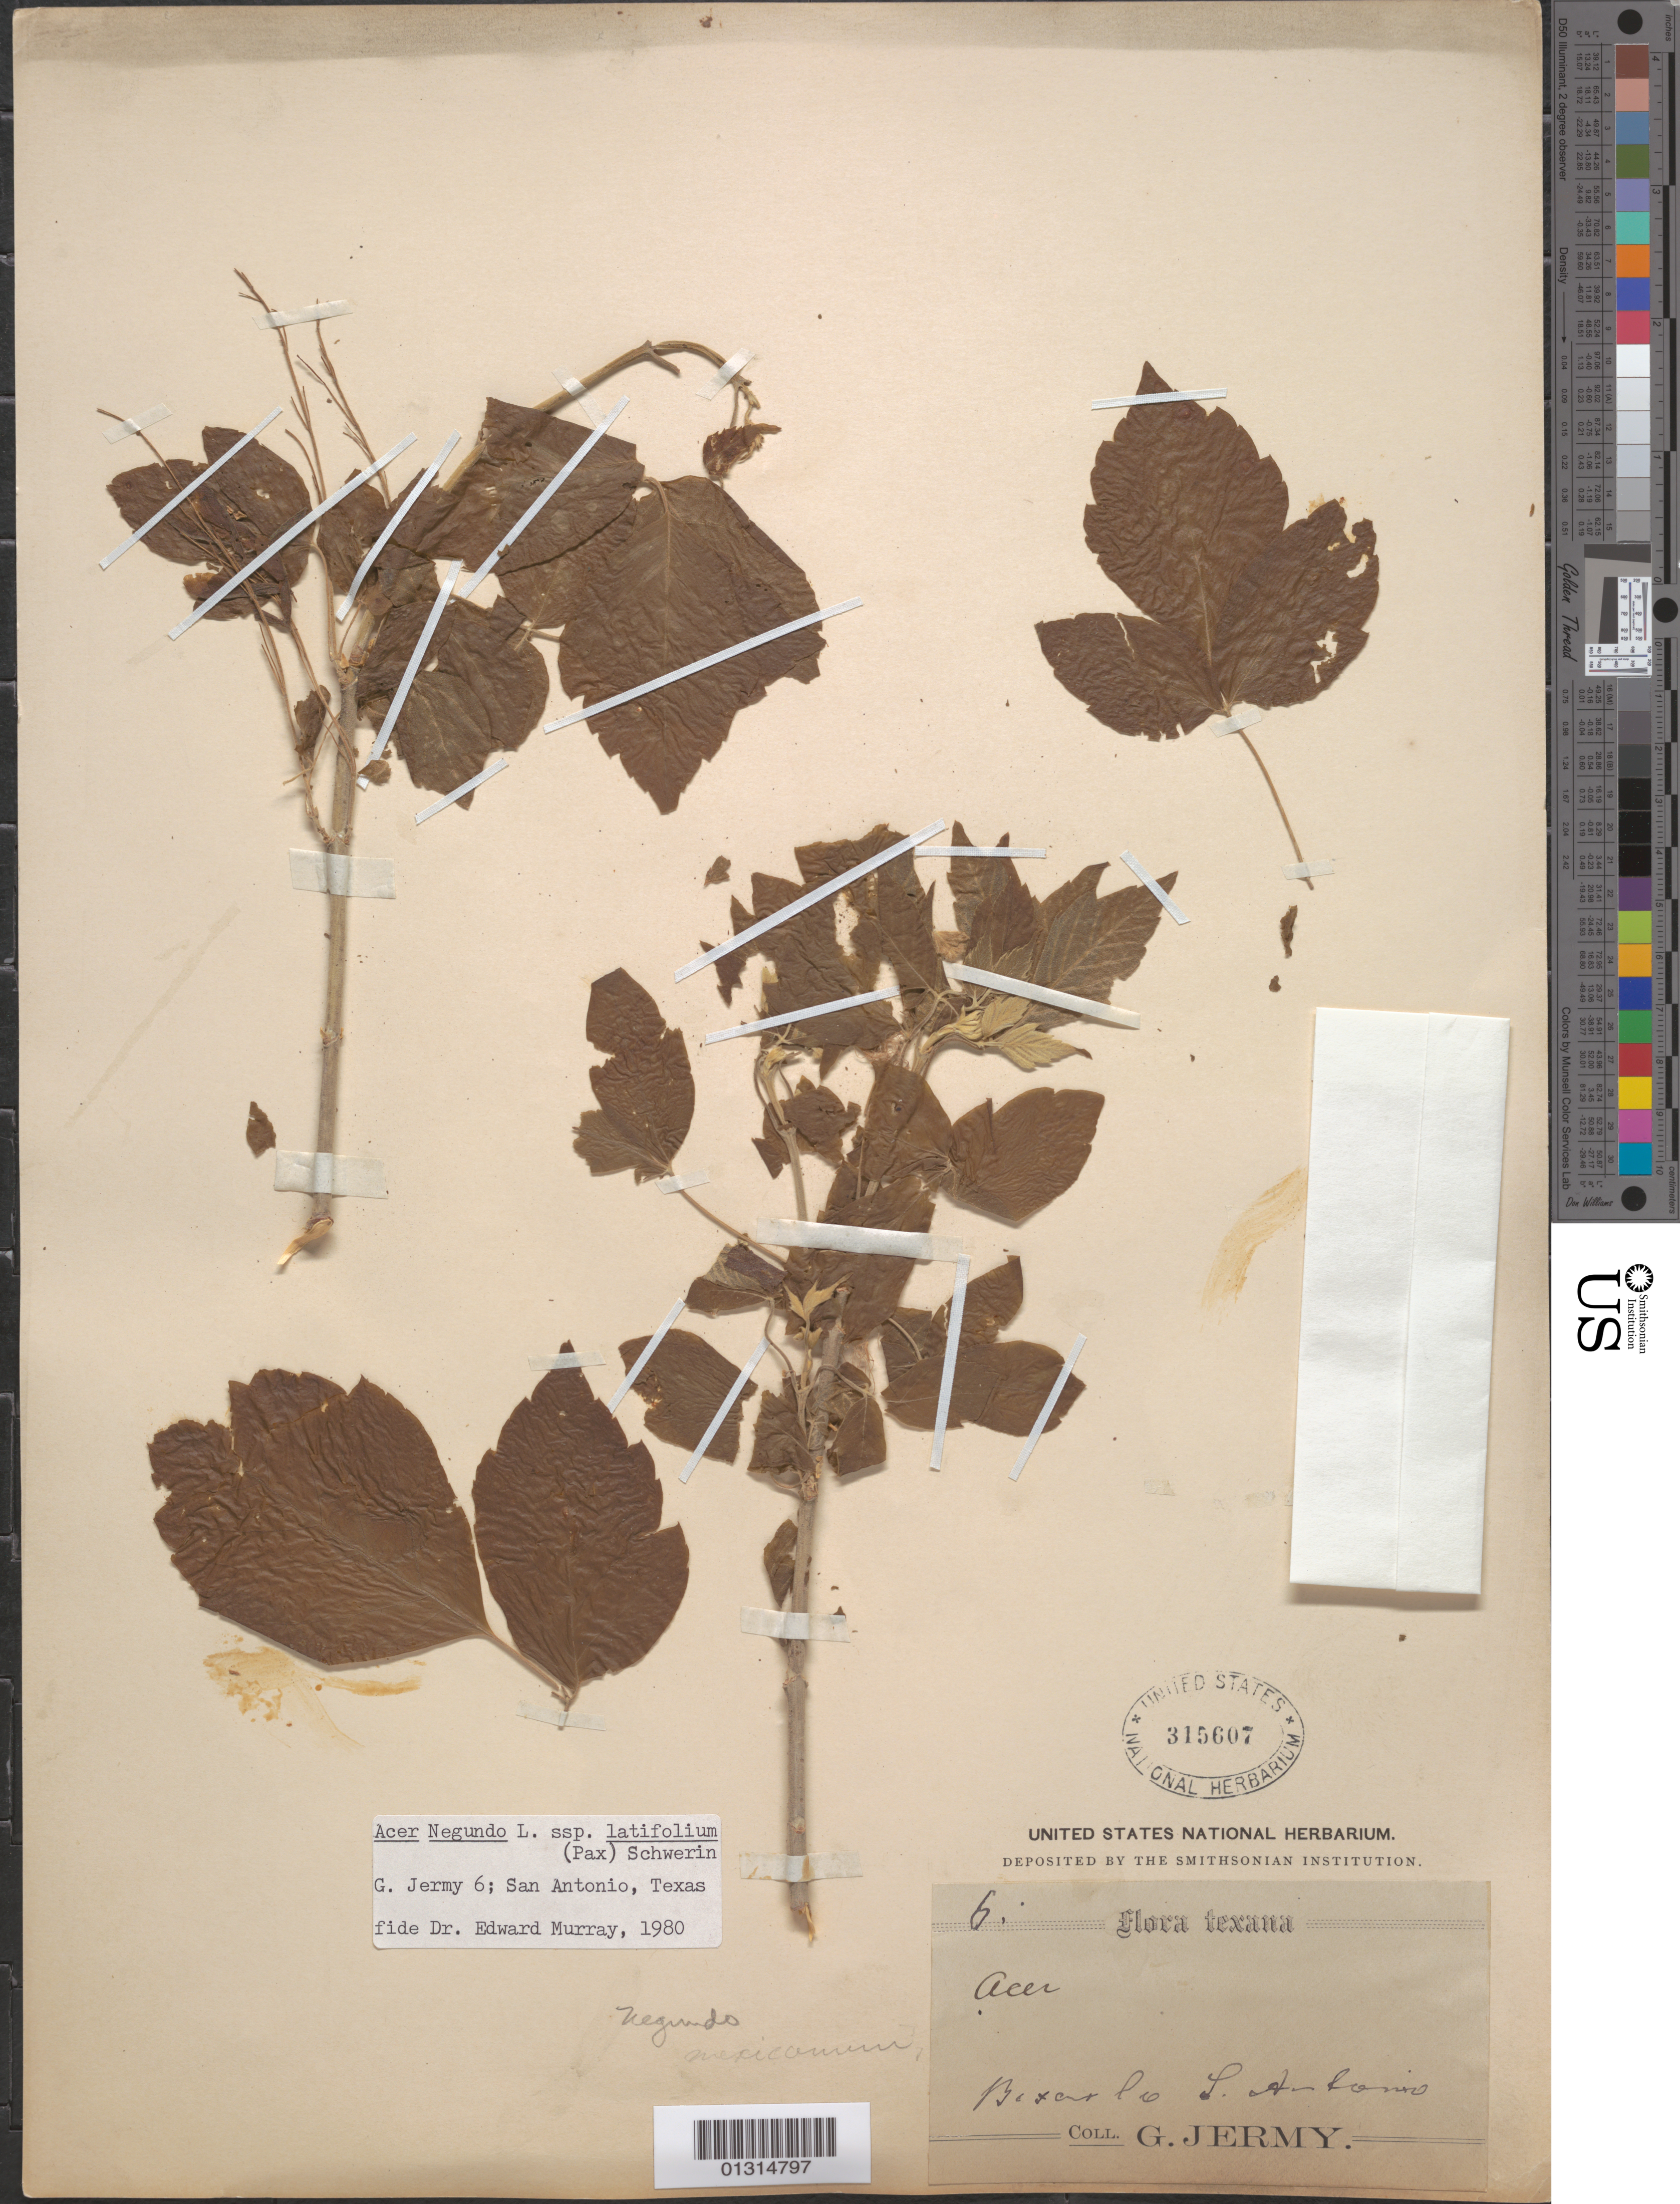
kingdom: Plantae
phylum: Tracheophyta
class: Magnoliopsida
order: Sapindales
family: Sapindaceae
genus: Acer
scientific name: Acer negundo subsp. latifolium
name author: (Pax) Schwer.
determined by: Murray, Edward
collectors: G. Jermy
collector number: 6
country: United States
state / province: Texas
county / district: Bexar County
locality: Bexar County, San Antonio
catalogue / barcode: US 315607